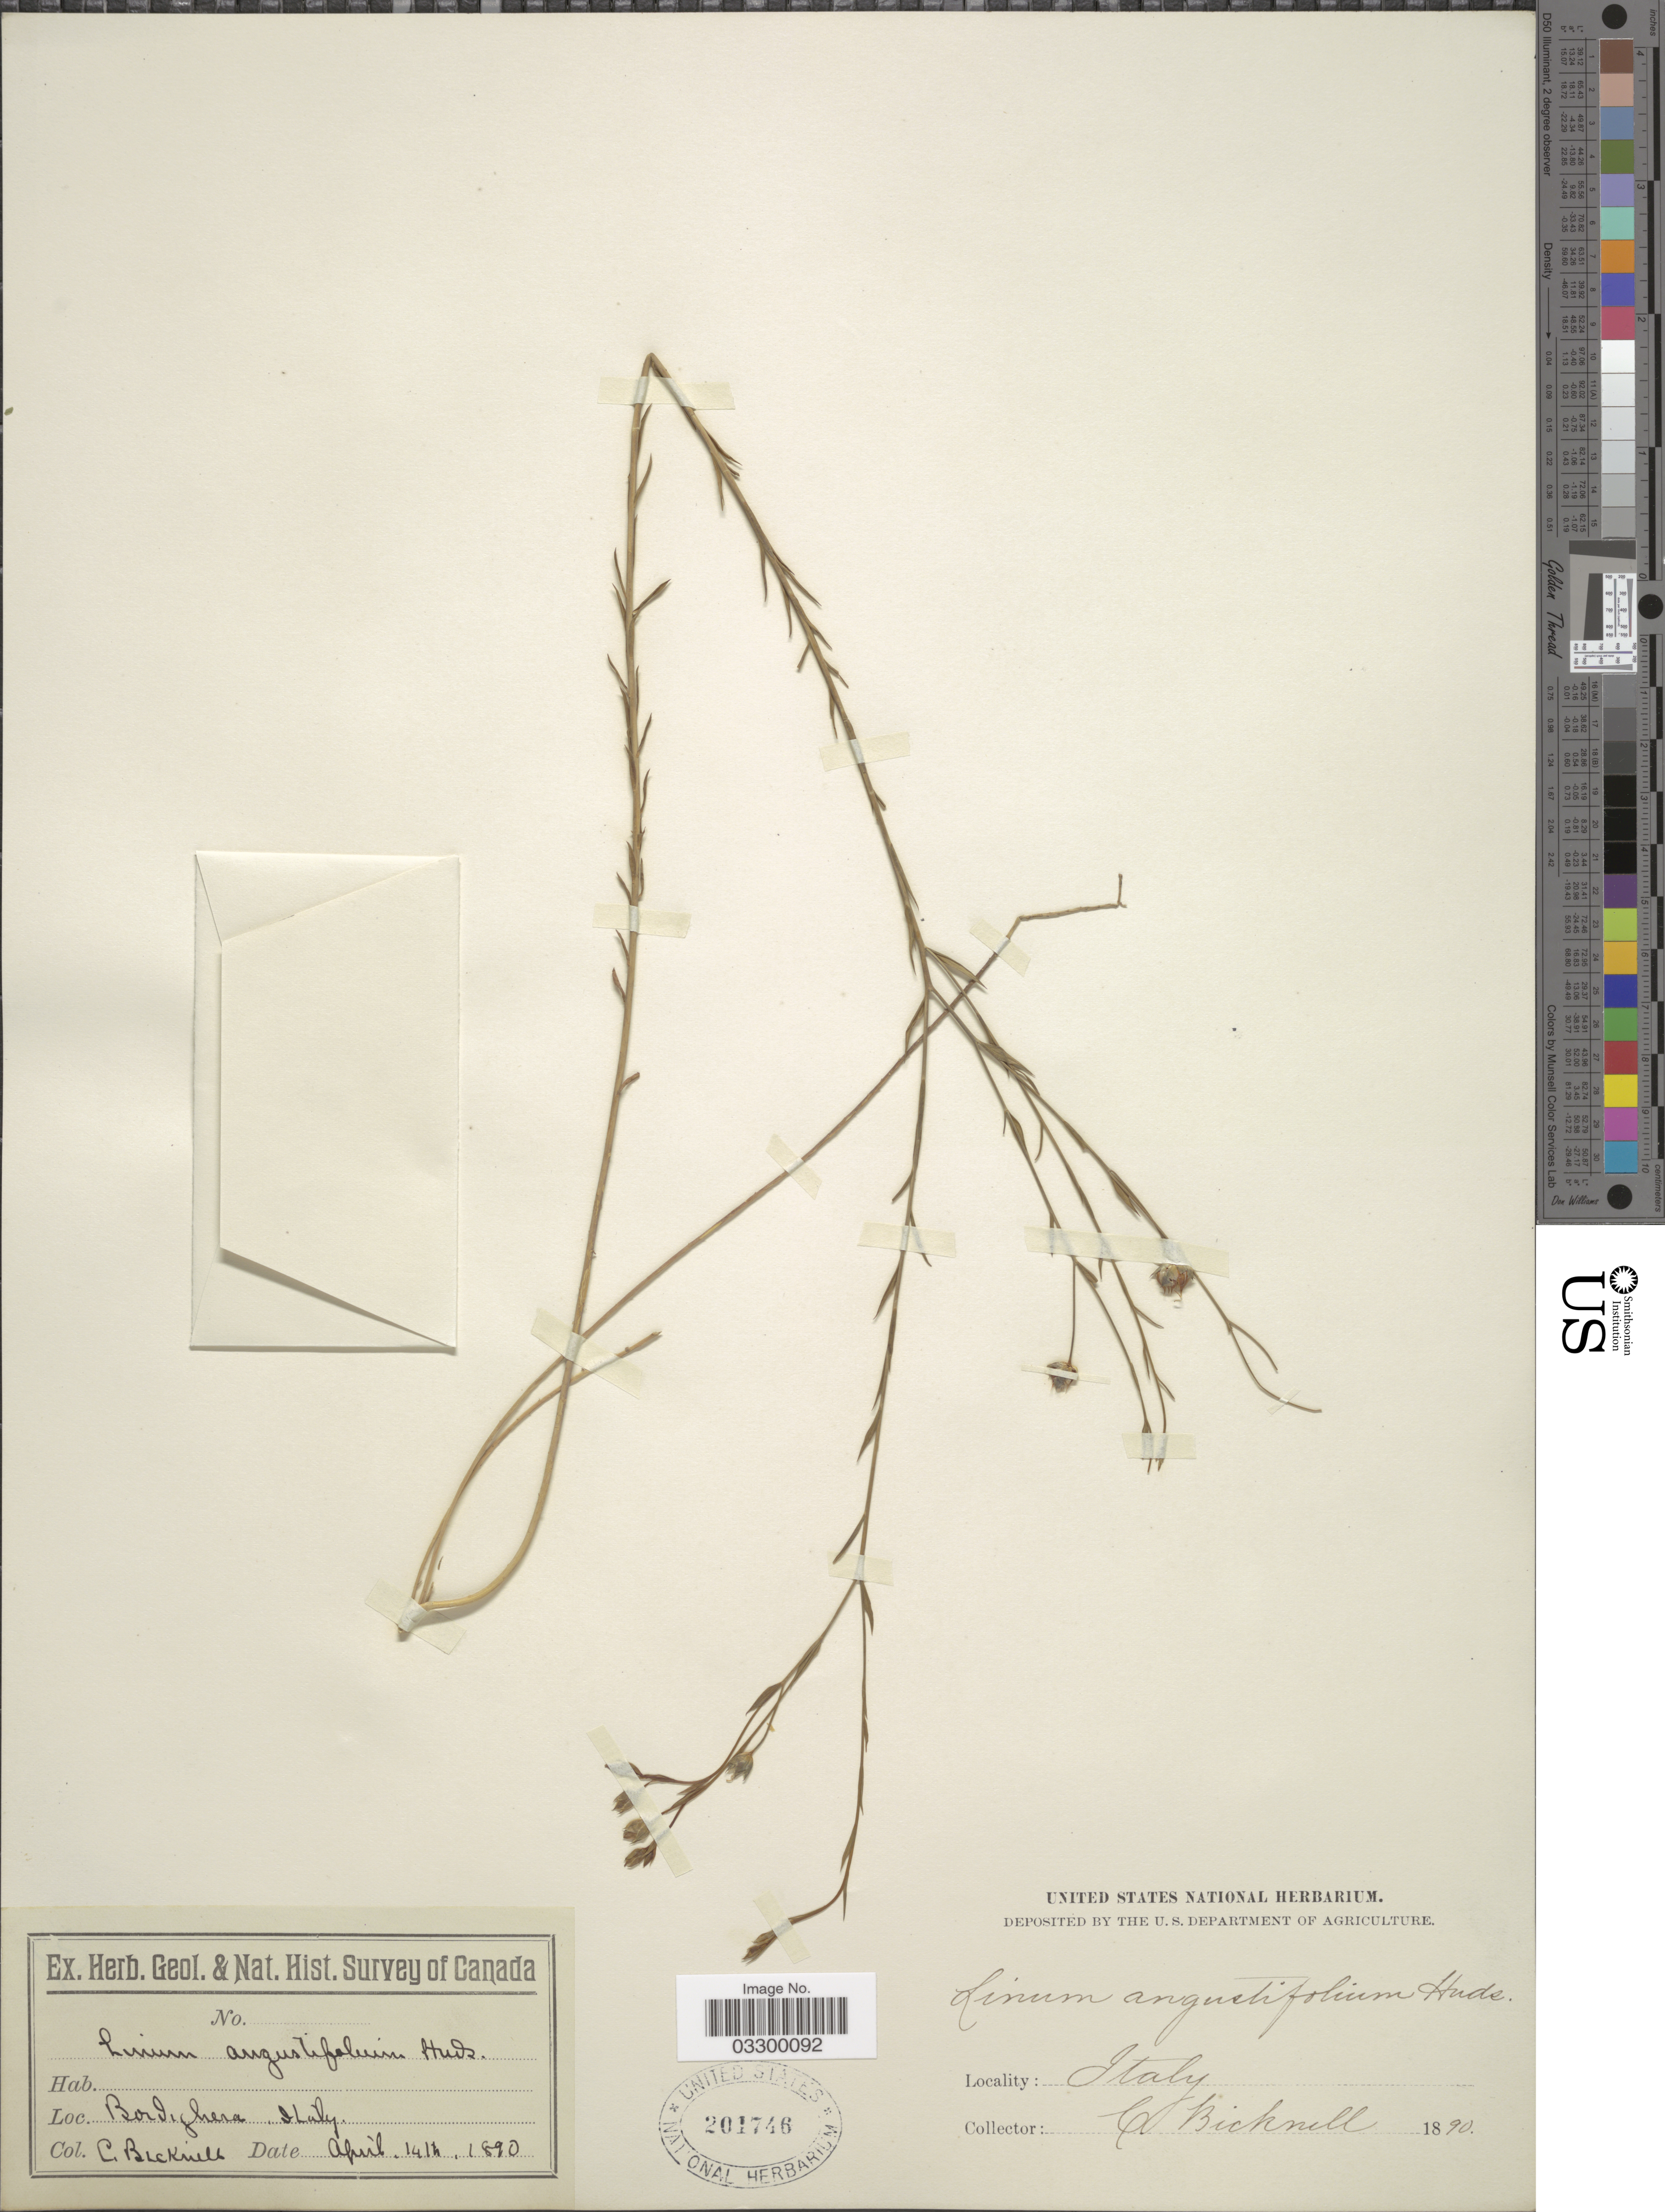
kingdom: Plantae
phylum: Tracheophyta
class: Magnoliopsida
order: Malpighiales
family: Linaceae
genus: Linum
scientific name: Linum angustifolium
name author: Huds.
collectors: C. Bricknell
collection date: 1890-04-14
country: Italy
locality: Bordighera.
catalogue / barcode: US 201746